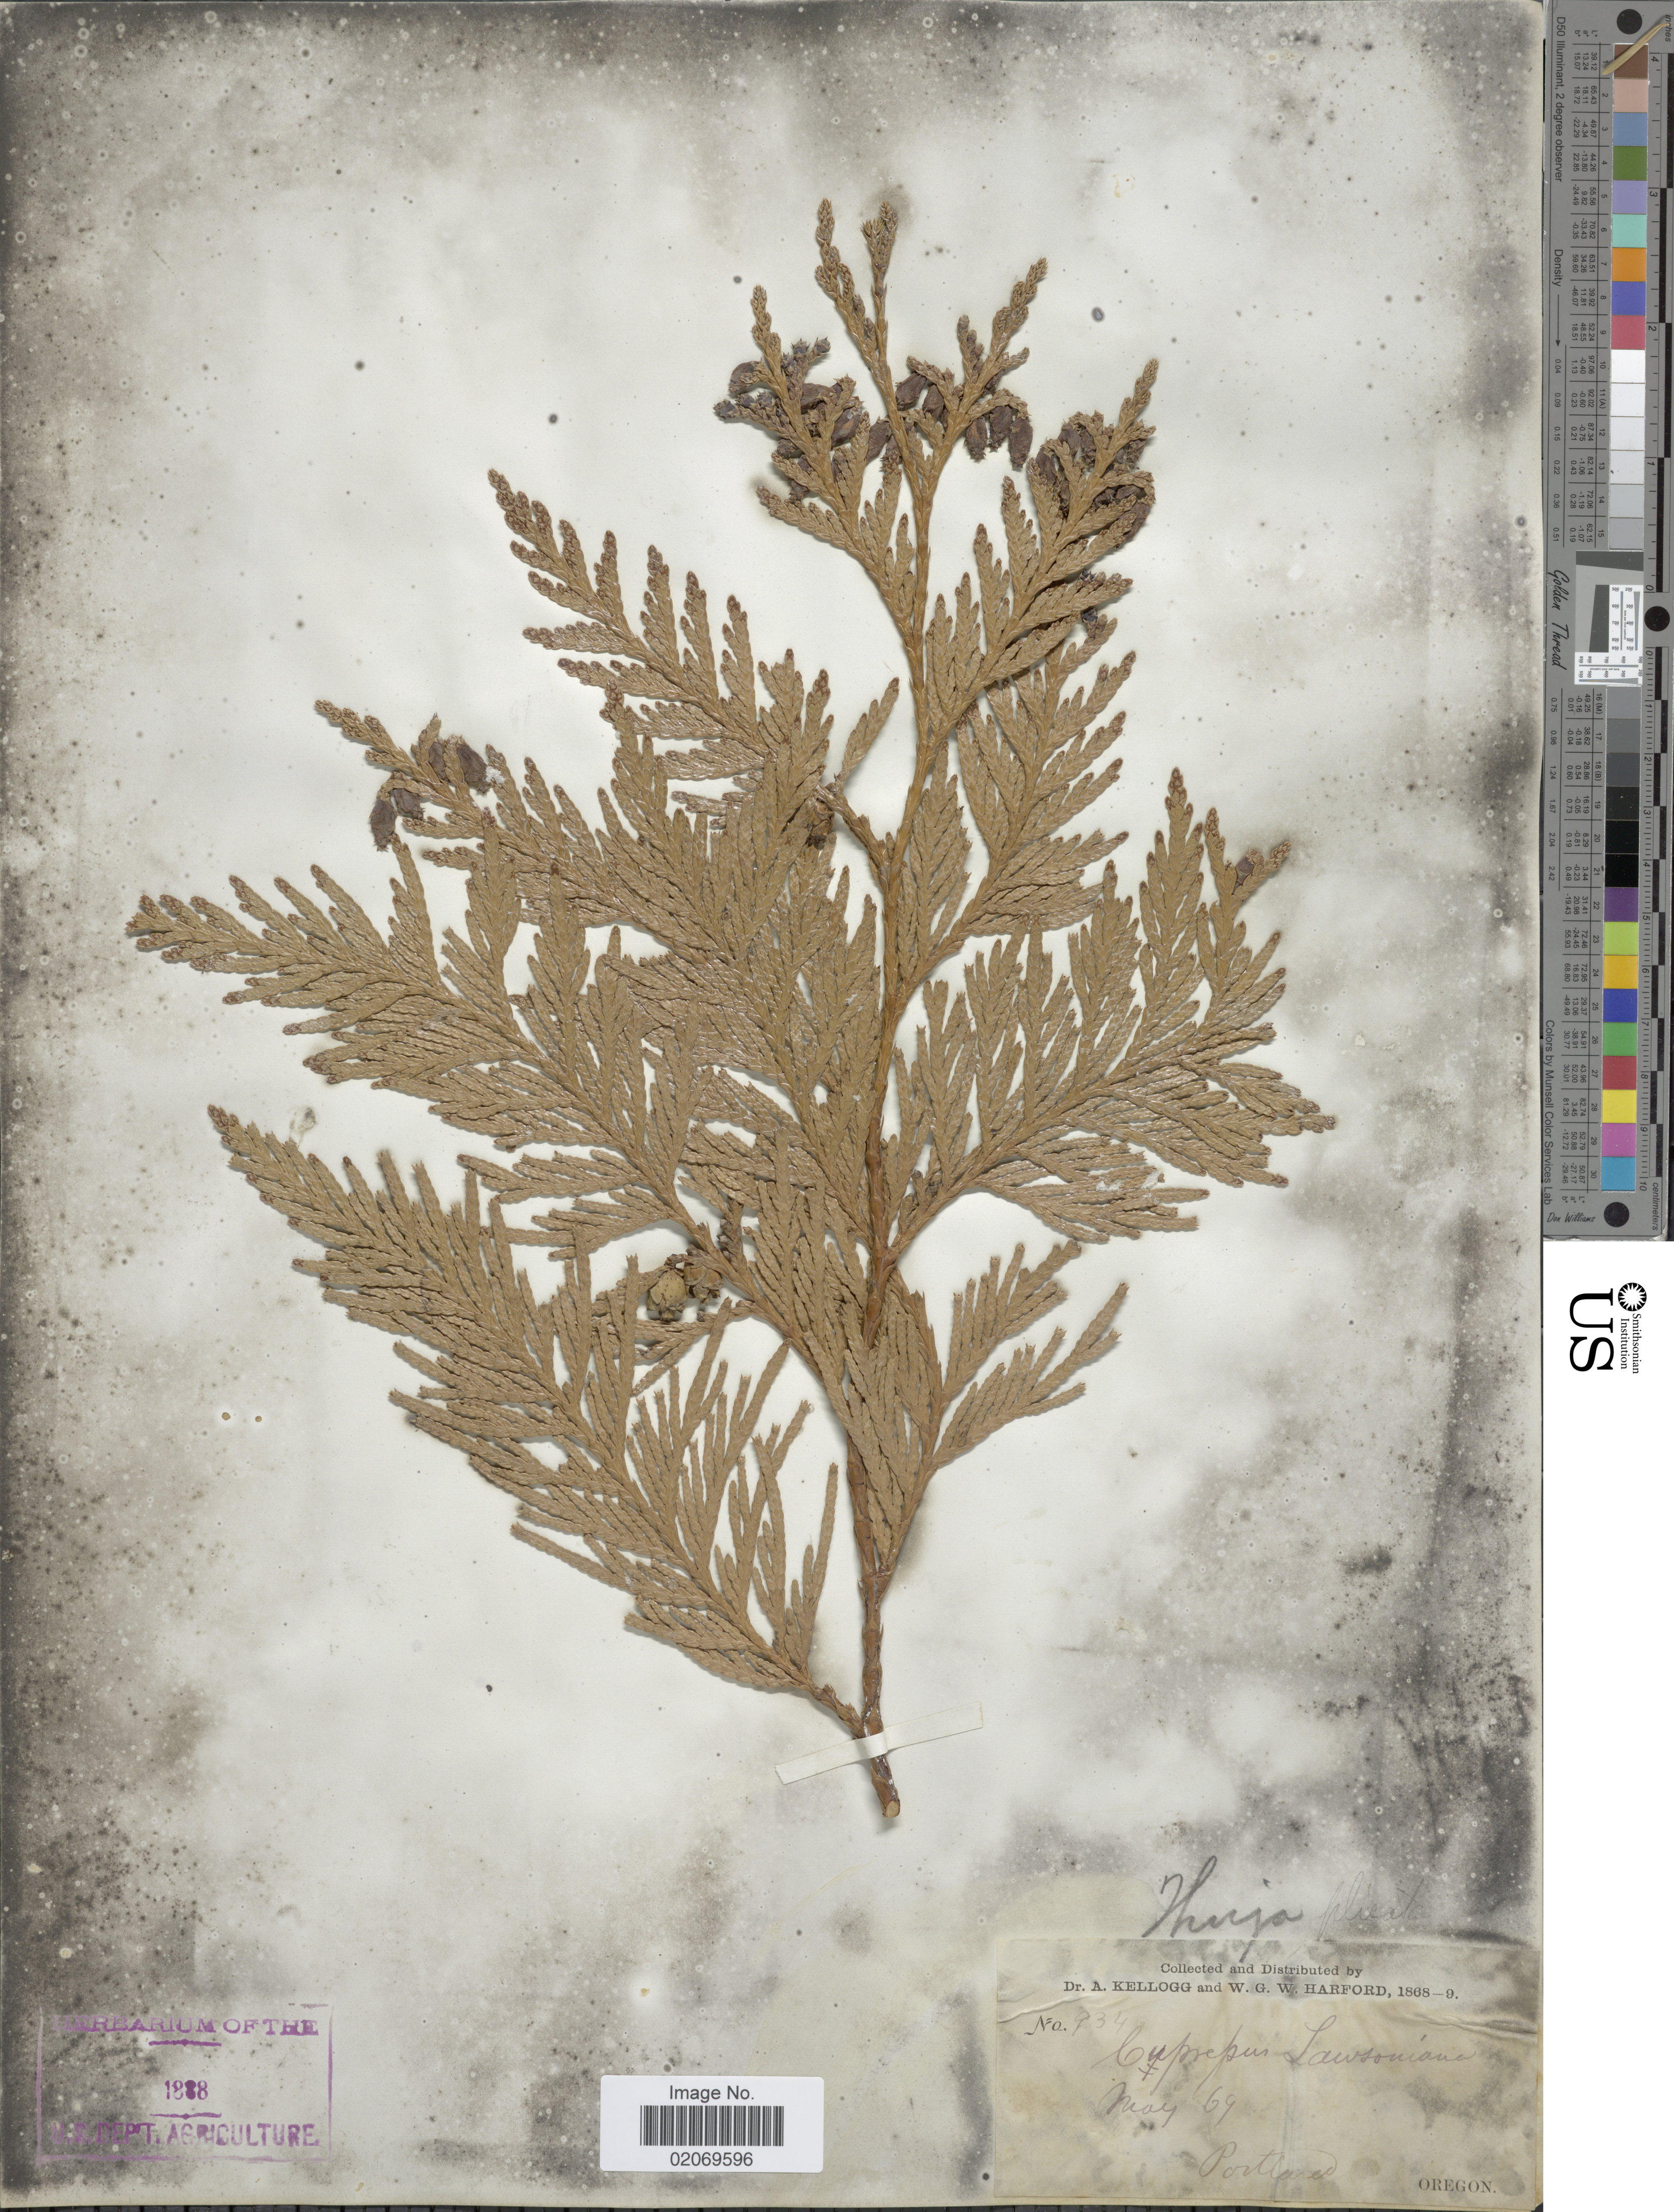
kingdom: Plantae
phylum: Tracheophyta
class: Pinopsida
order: Pinales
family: Cupressaceae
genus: Thuja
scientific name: Thuja plicata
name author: Donn & D. Don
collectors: A. Kellogg & W. G. W. Harford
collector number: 934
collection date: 1869-05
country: United States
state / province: Oregon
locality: Portland